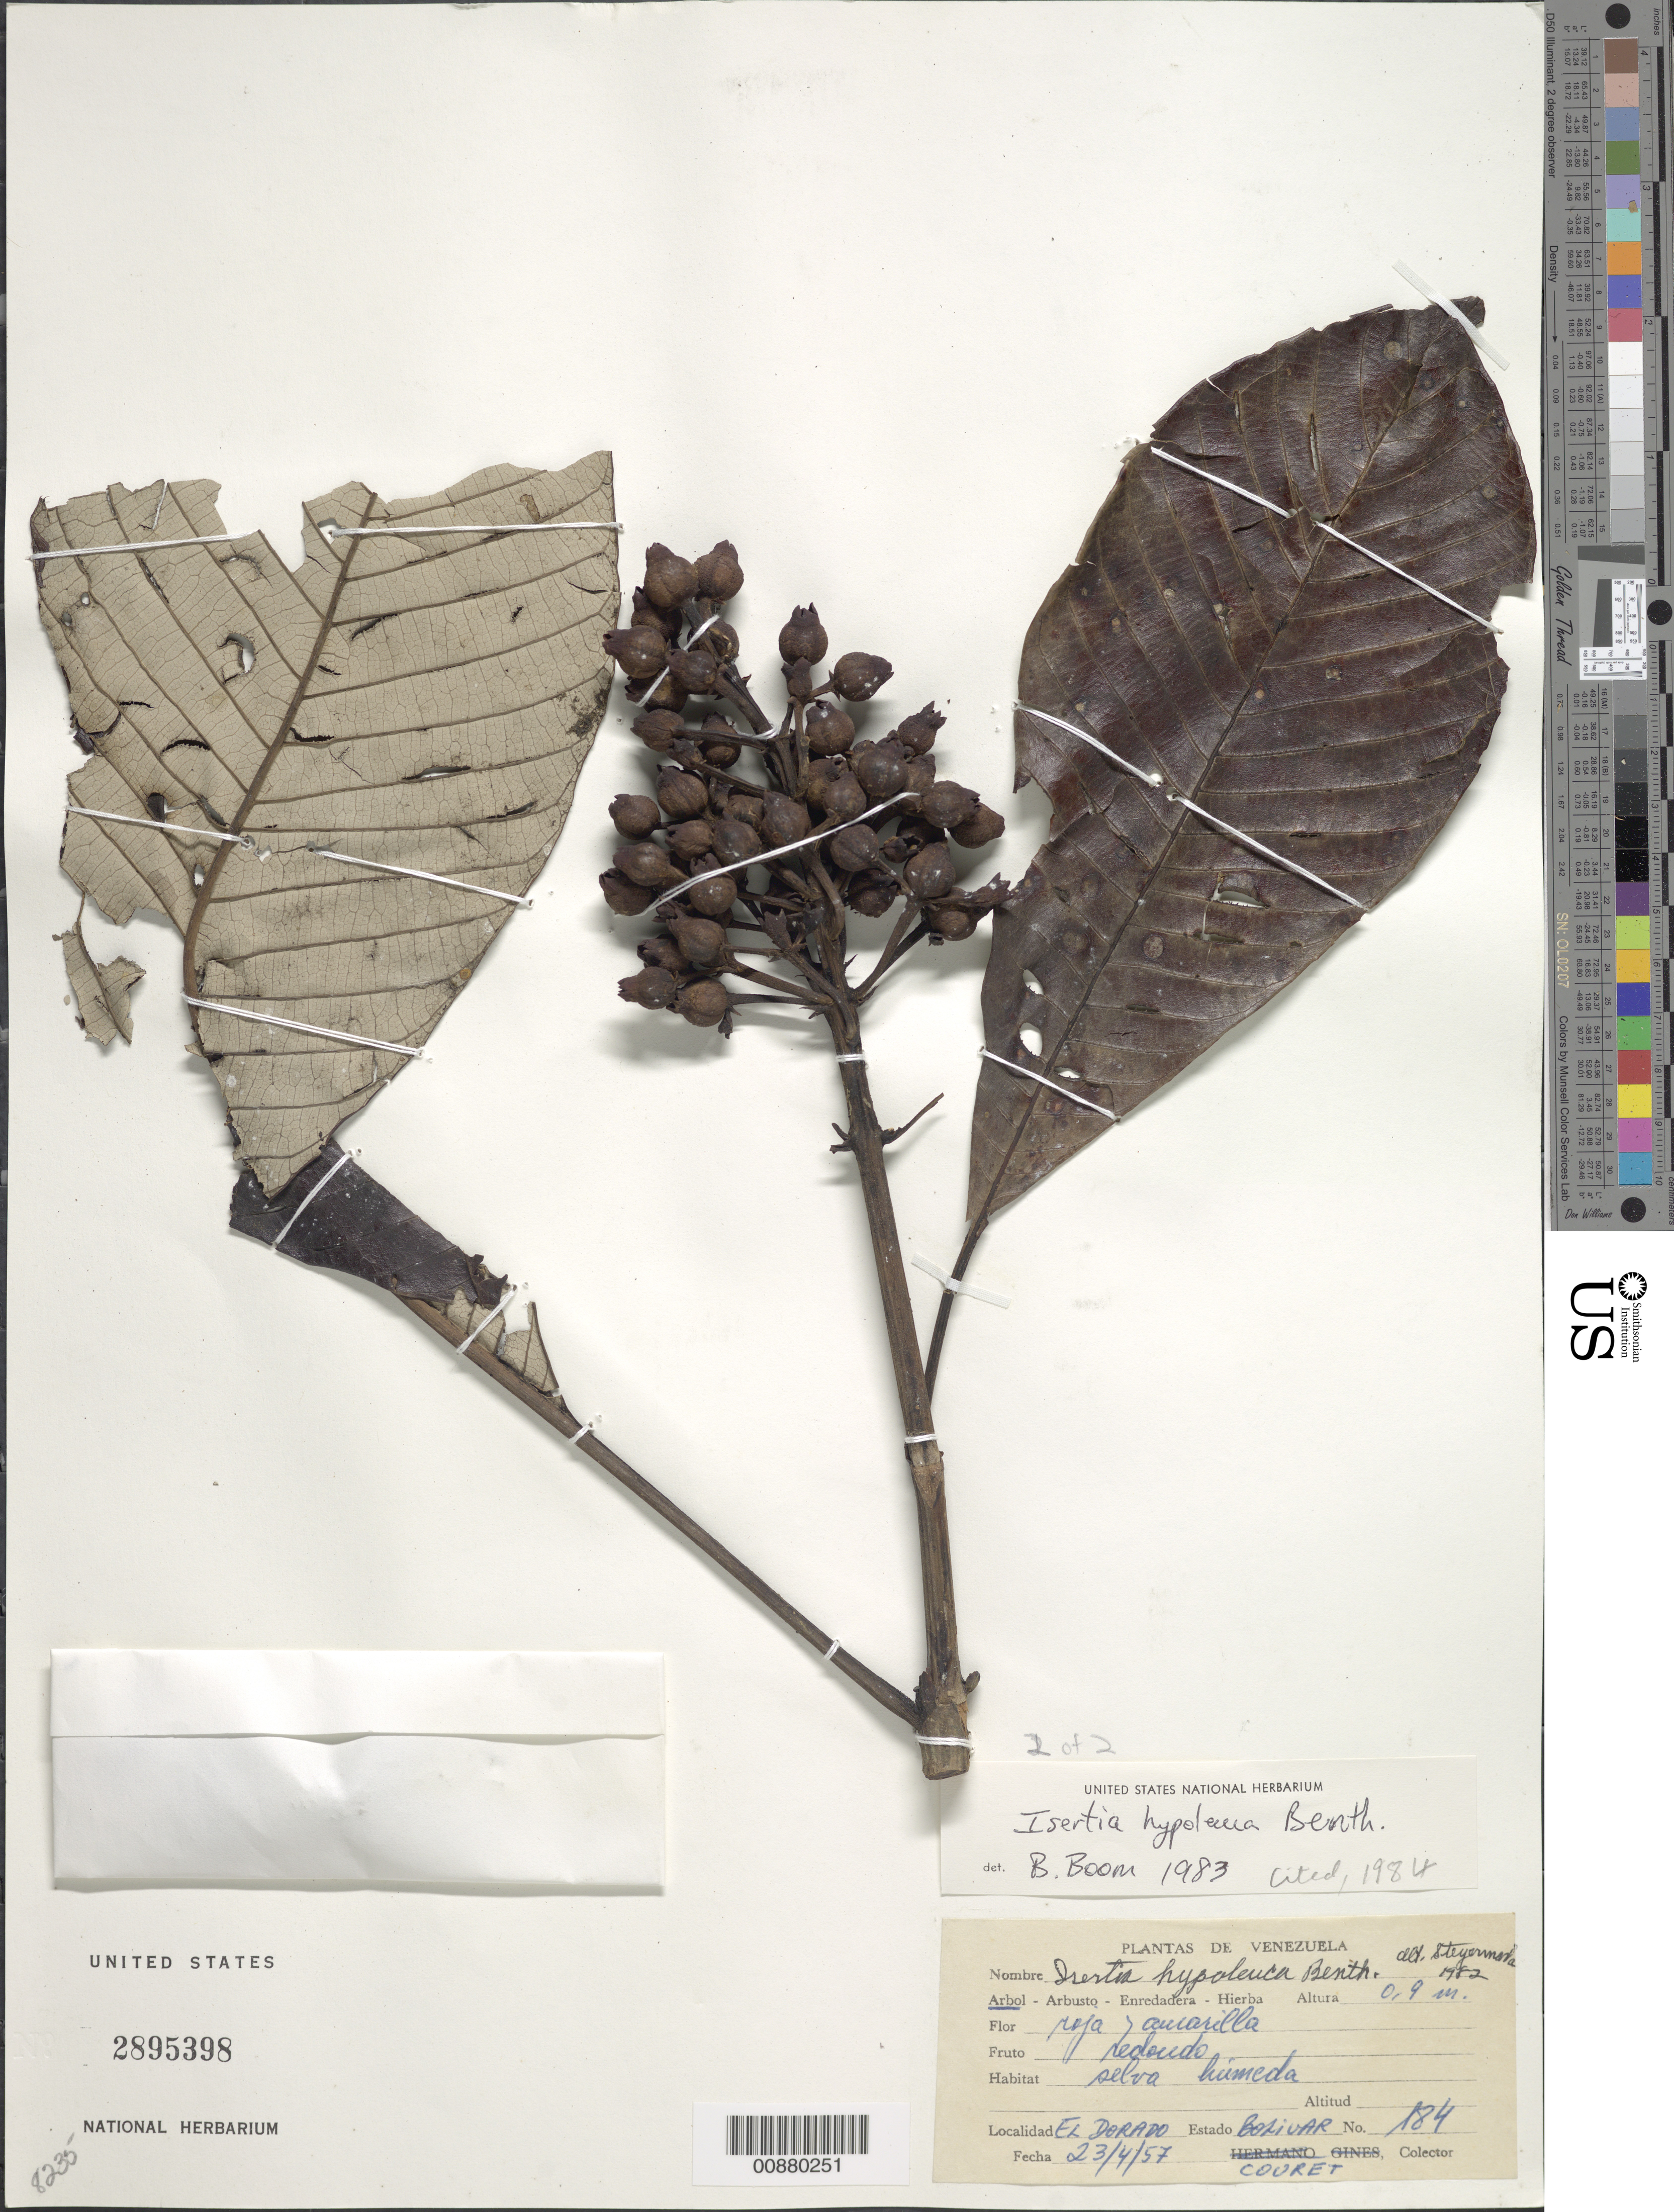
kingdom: Plantae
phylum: Tracheophyta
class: Magnoliopsida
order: Gentianales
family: Rubiaceae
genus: Isertia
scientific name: Isertia hypoleuca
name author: Benth.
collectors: -. Couret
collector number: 184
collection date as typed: Transcribed d/m/y: 23/4/57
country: Venezuela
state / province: Bolivar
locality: El Dorado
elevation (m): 0.9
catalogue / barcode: US 2895398